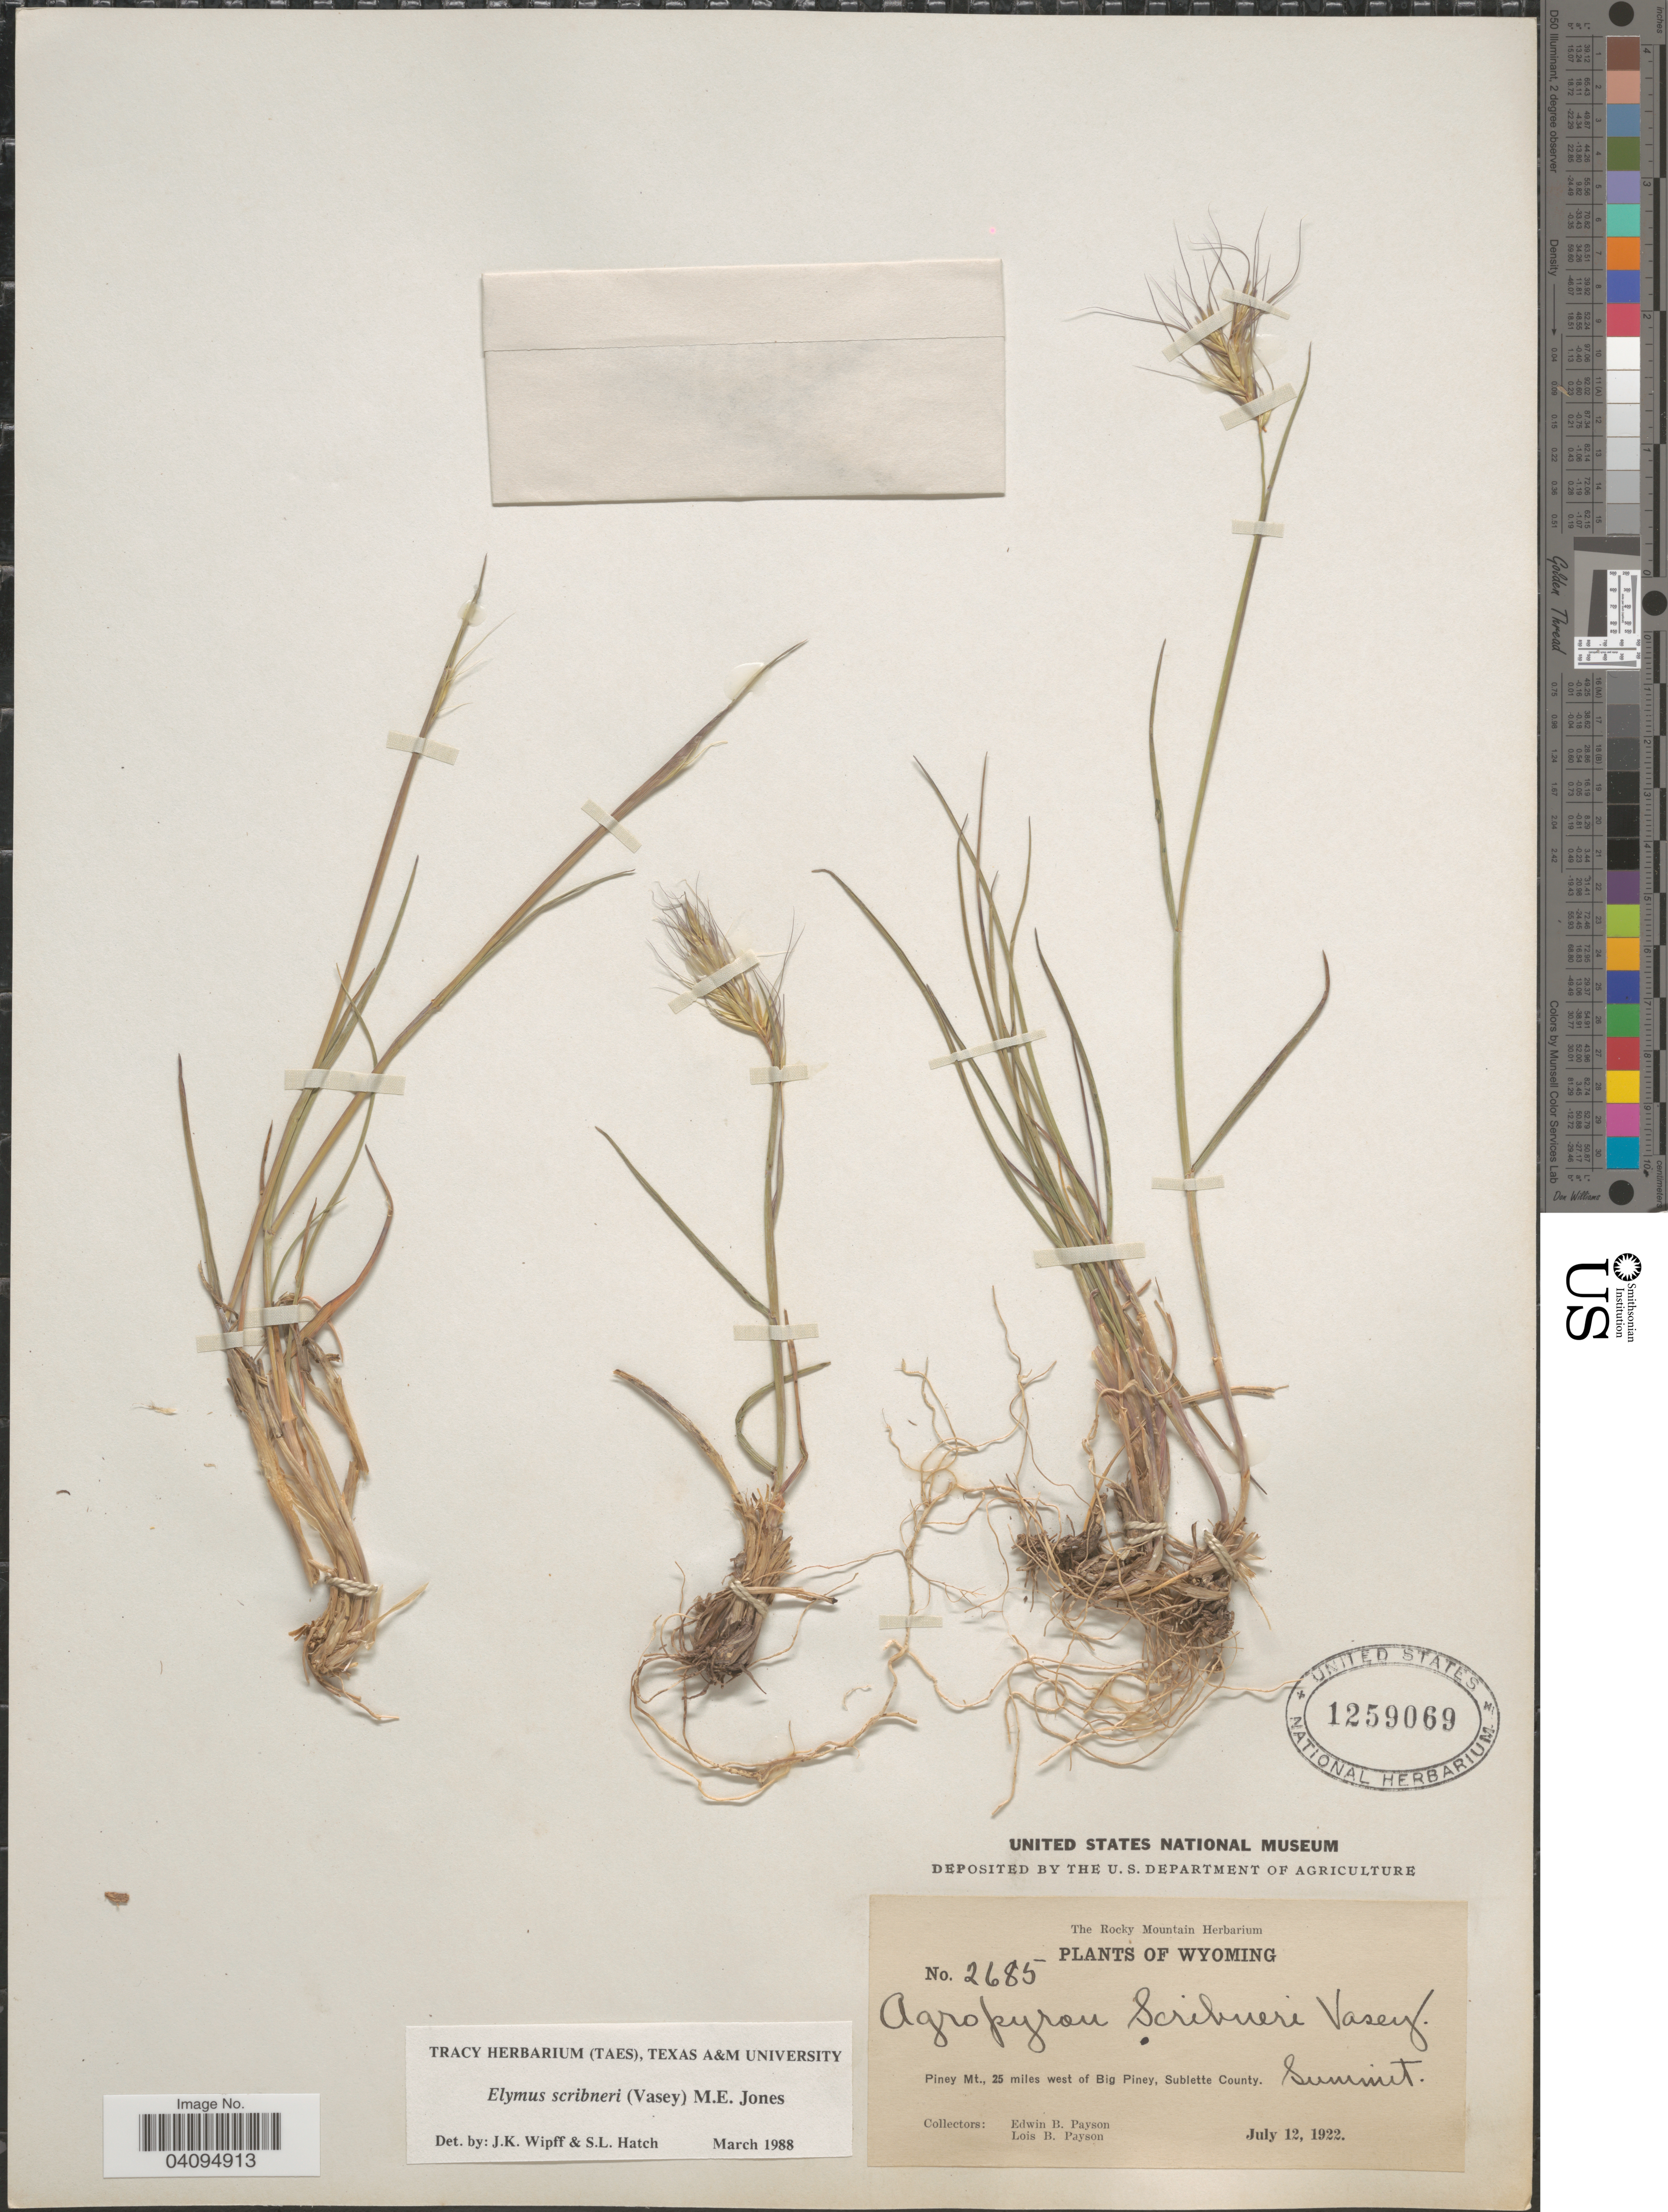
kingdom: Plantae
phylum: Tracheophyta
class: Liliopsida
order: Poales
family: Poaceae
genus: Elymus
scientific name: Elymus scribneri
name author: (Vasey) M.E. Jones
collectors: E. B. Payson & L. Payson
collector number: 2685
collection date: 1922-07-12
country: United States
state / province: Wyoming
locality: Piney Mt., 25 miles west of Big Piney, Sublette County. Summit.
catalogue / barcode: US 1259069